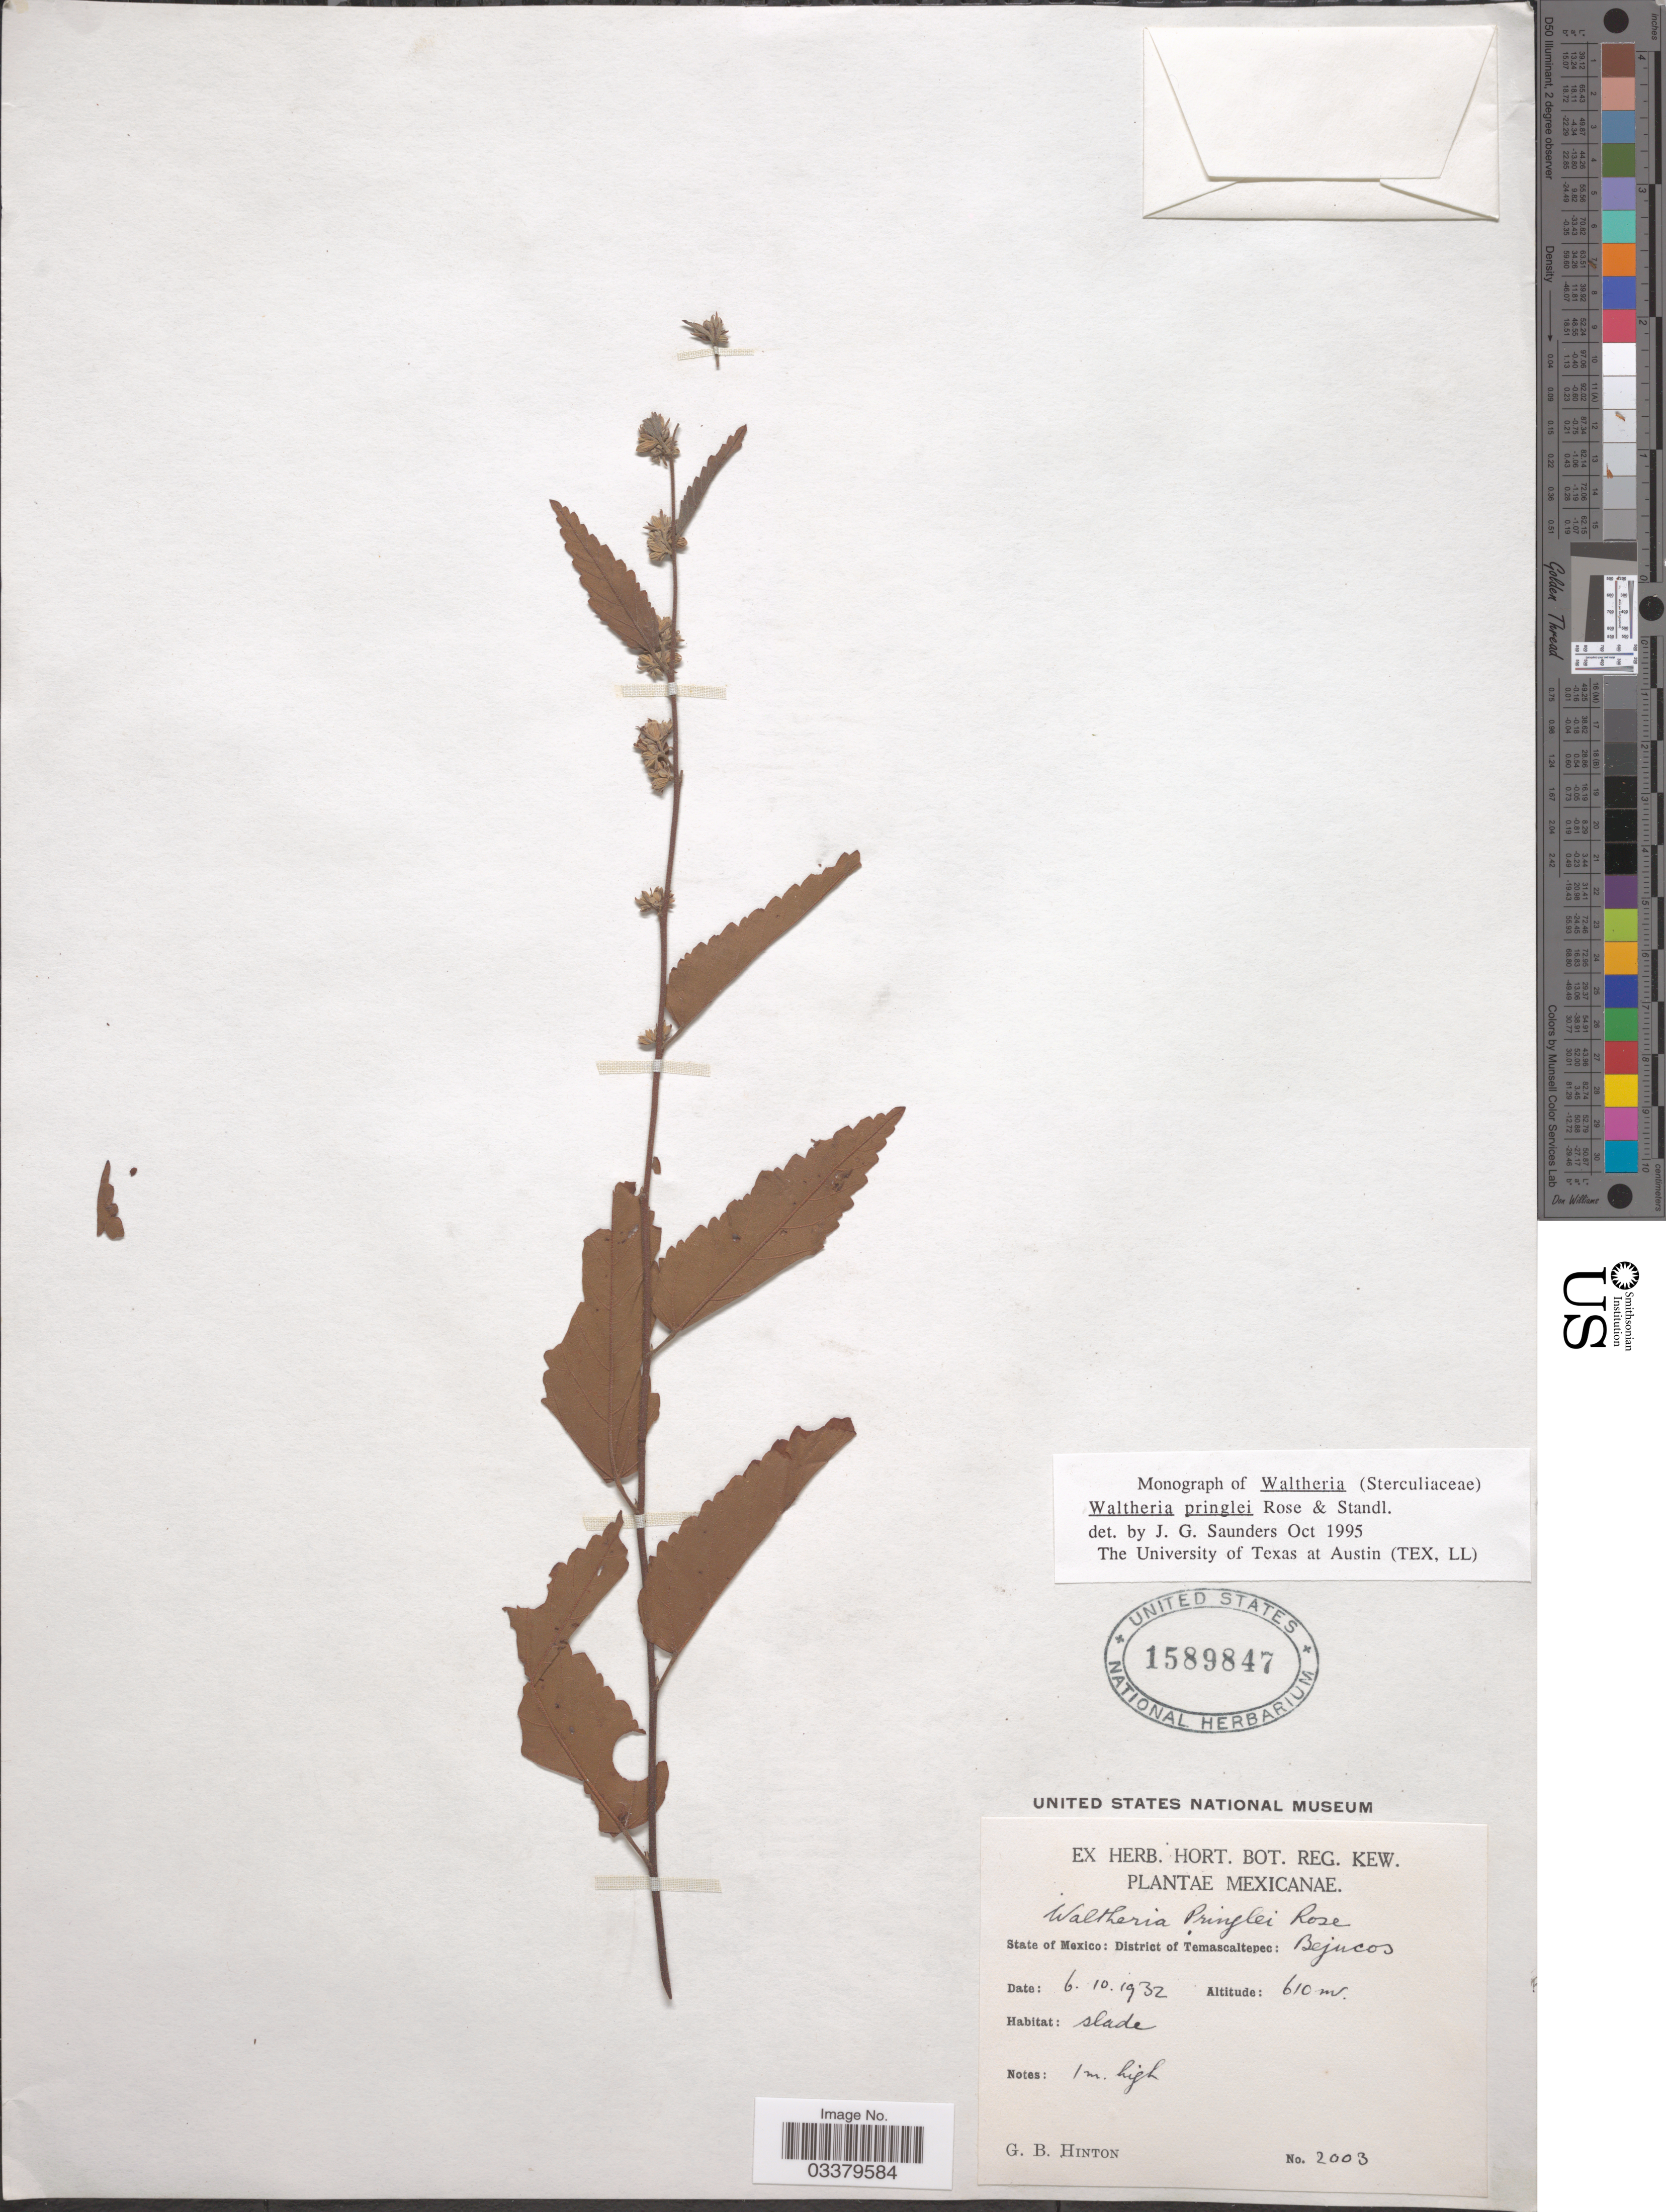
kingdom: Plantae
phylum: Tracheophyta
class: Magnoliopsida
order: Malvales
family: Malvaceae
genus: Waltheria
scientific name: Waltheria pringlei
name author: Rose & Standl.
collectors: G. B. Hinton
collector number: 2003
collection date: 1932-10-06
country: Mexico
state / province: México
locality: District of Temascaltepec: Bejucos.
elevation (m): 610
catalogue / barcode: US 1589847